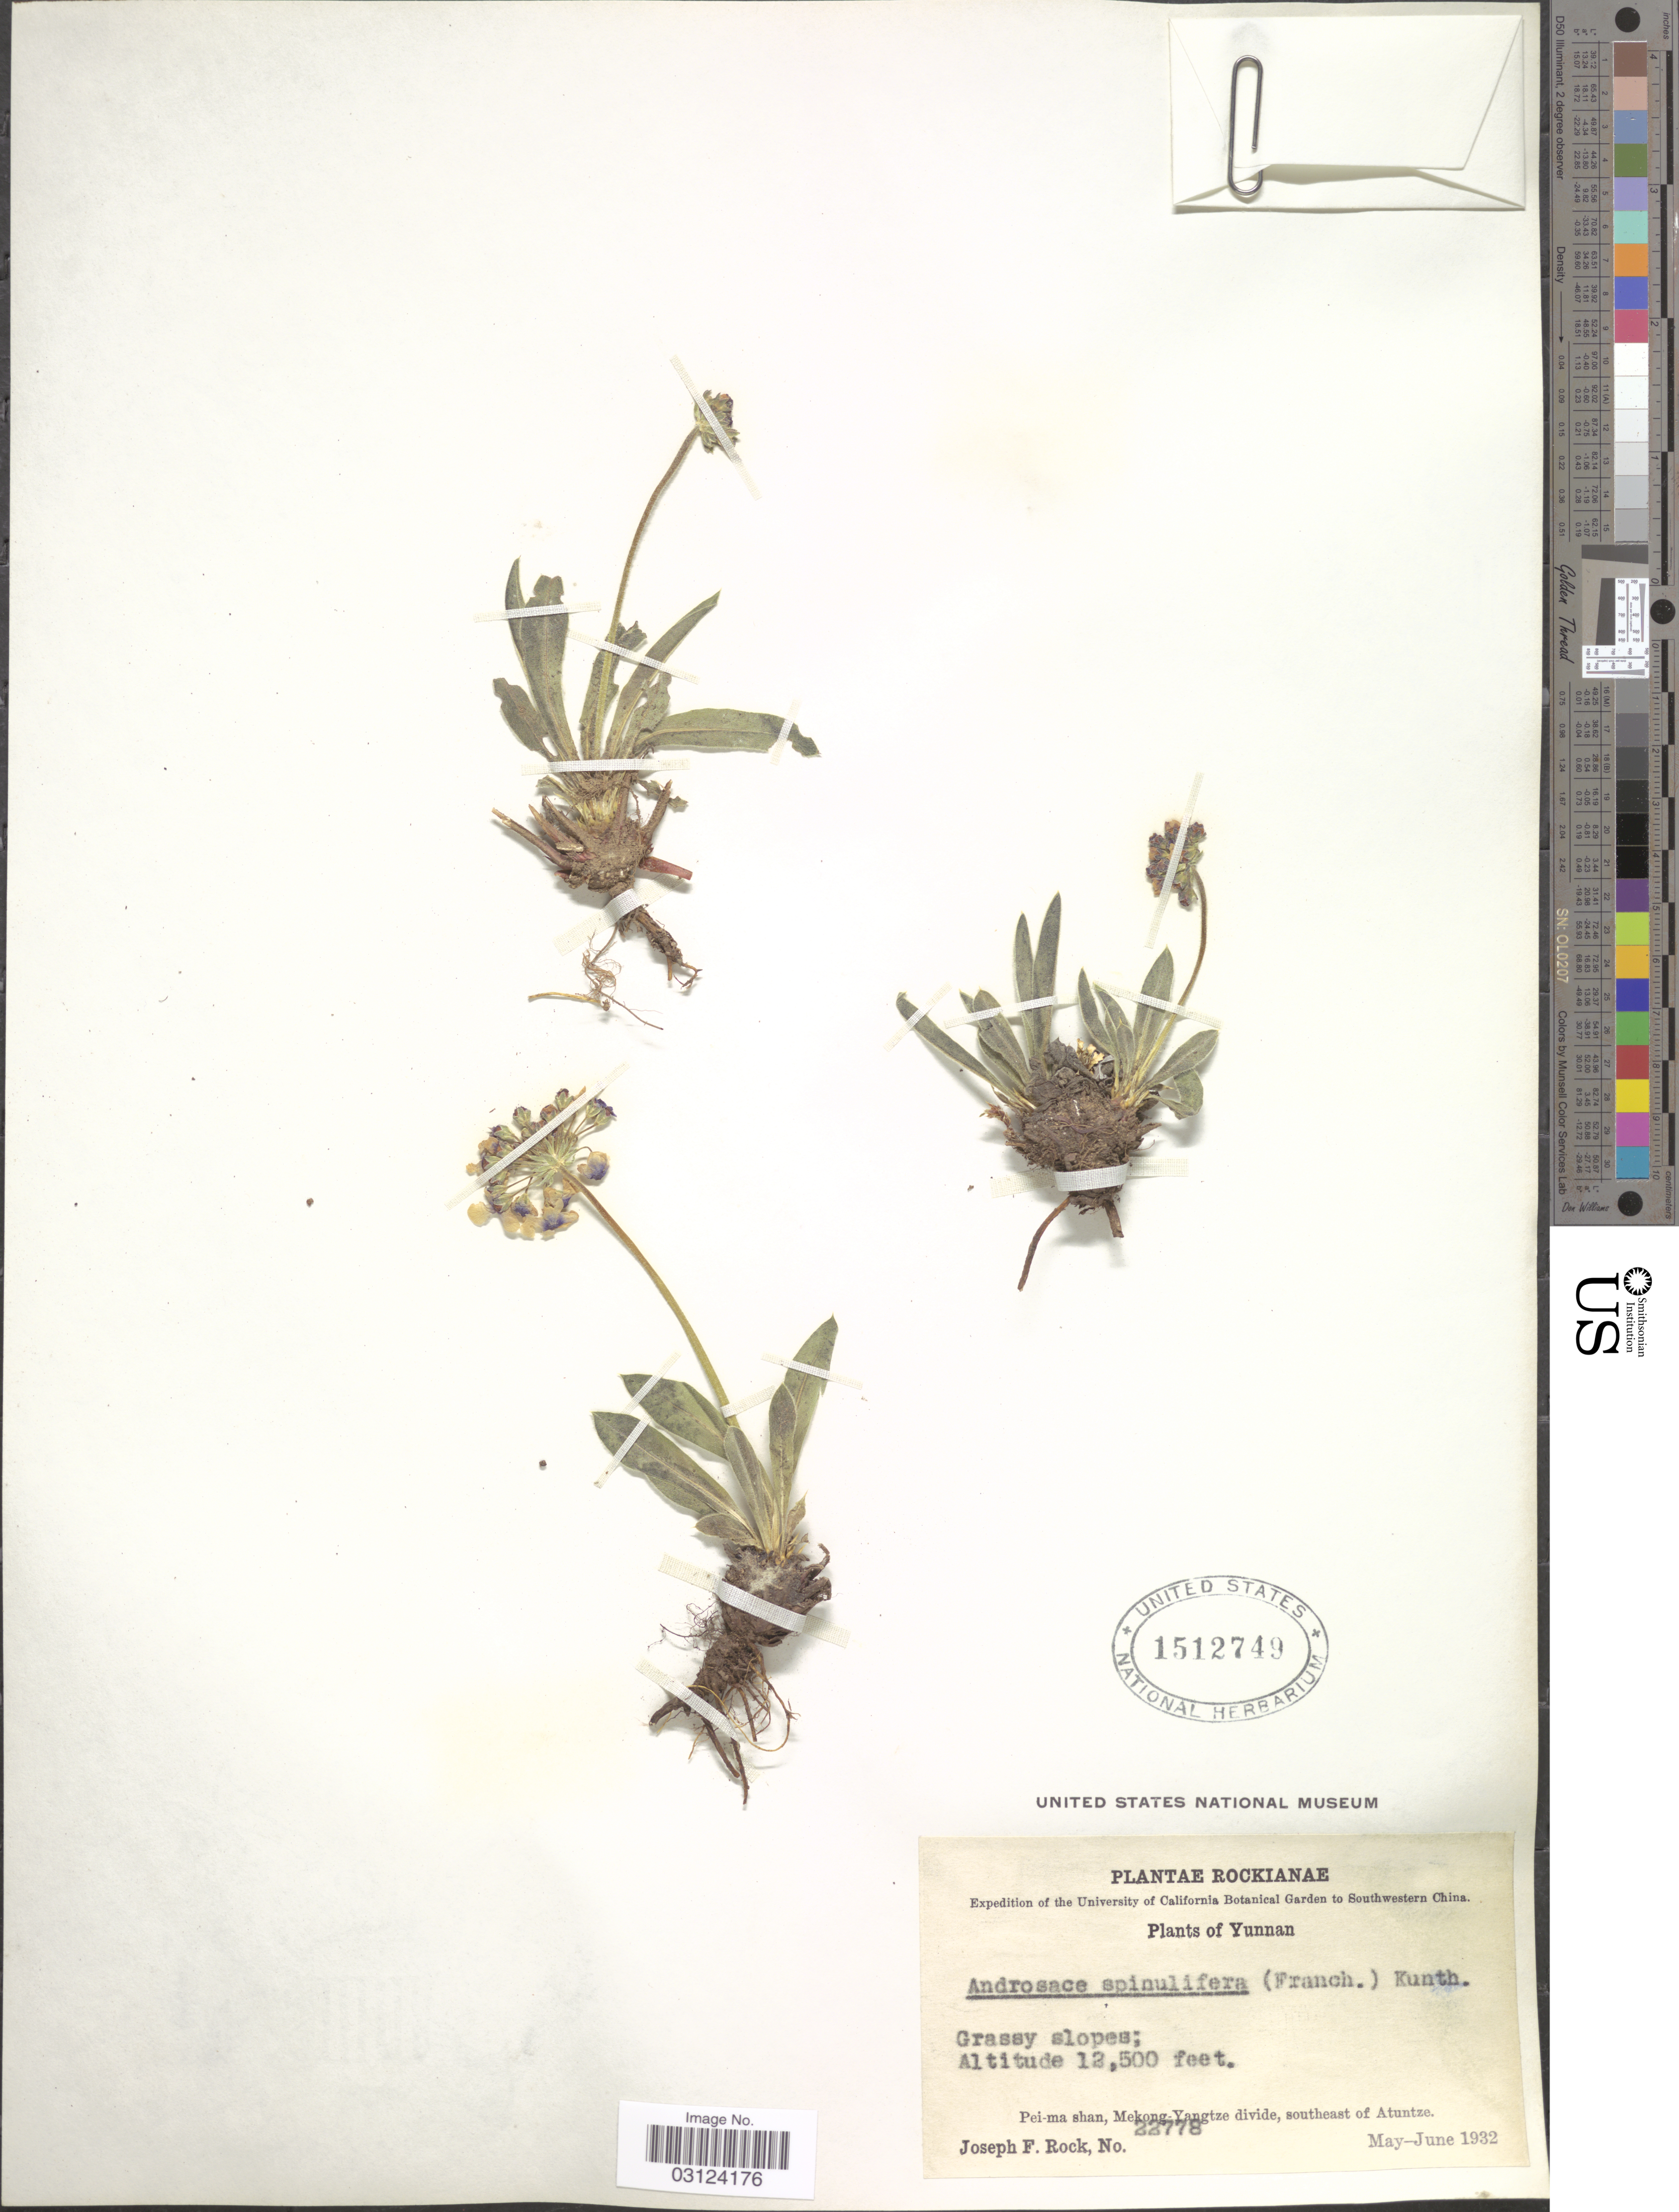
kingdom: Plantae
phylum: Tracheophyta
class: Magnoliopsida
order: Ericales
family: Primulaceae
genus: Androsace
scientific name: Androsace spinulifera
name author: (Franch.) R. Knuth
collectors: J. F. Rock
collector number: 22778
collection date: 1932-05/1932-06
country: China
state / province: Yunnan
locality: Southwestern China, Pei-ma shan, Mekong-Yangtze divide, southeast of Atuntze.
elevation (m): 3810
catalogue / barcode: US 1512749